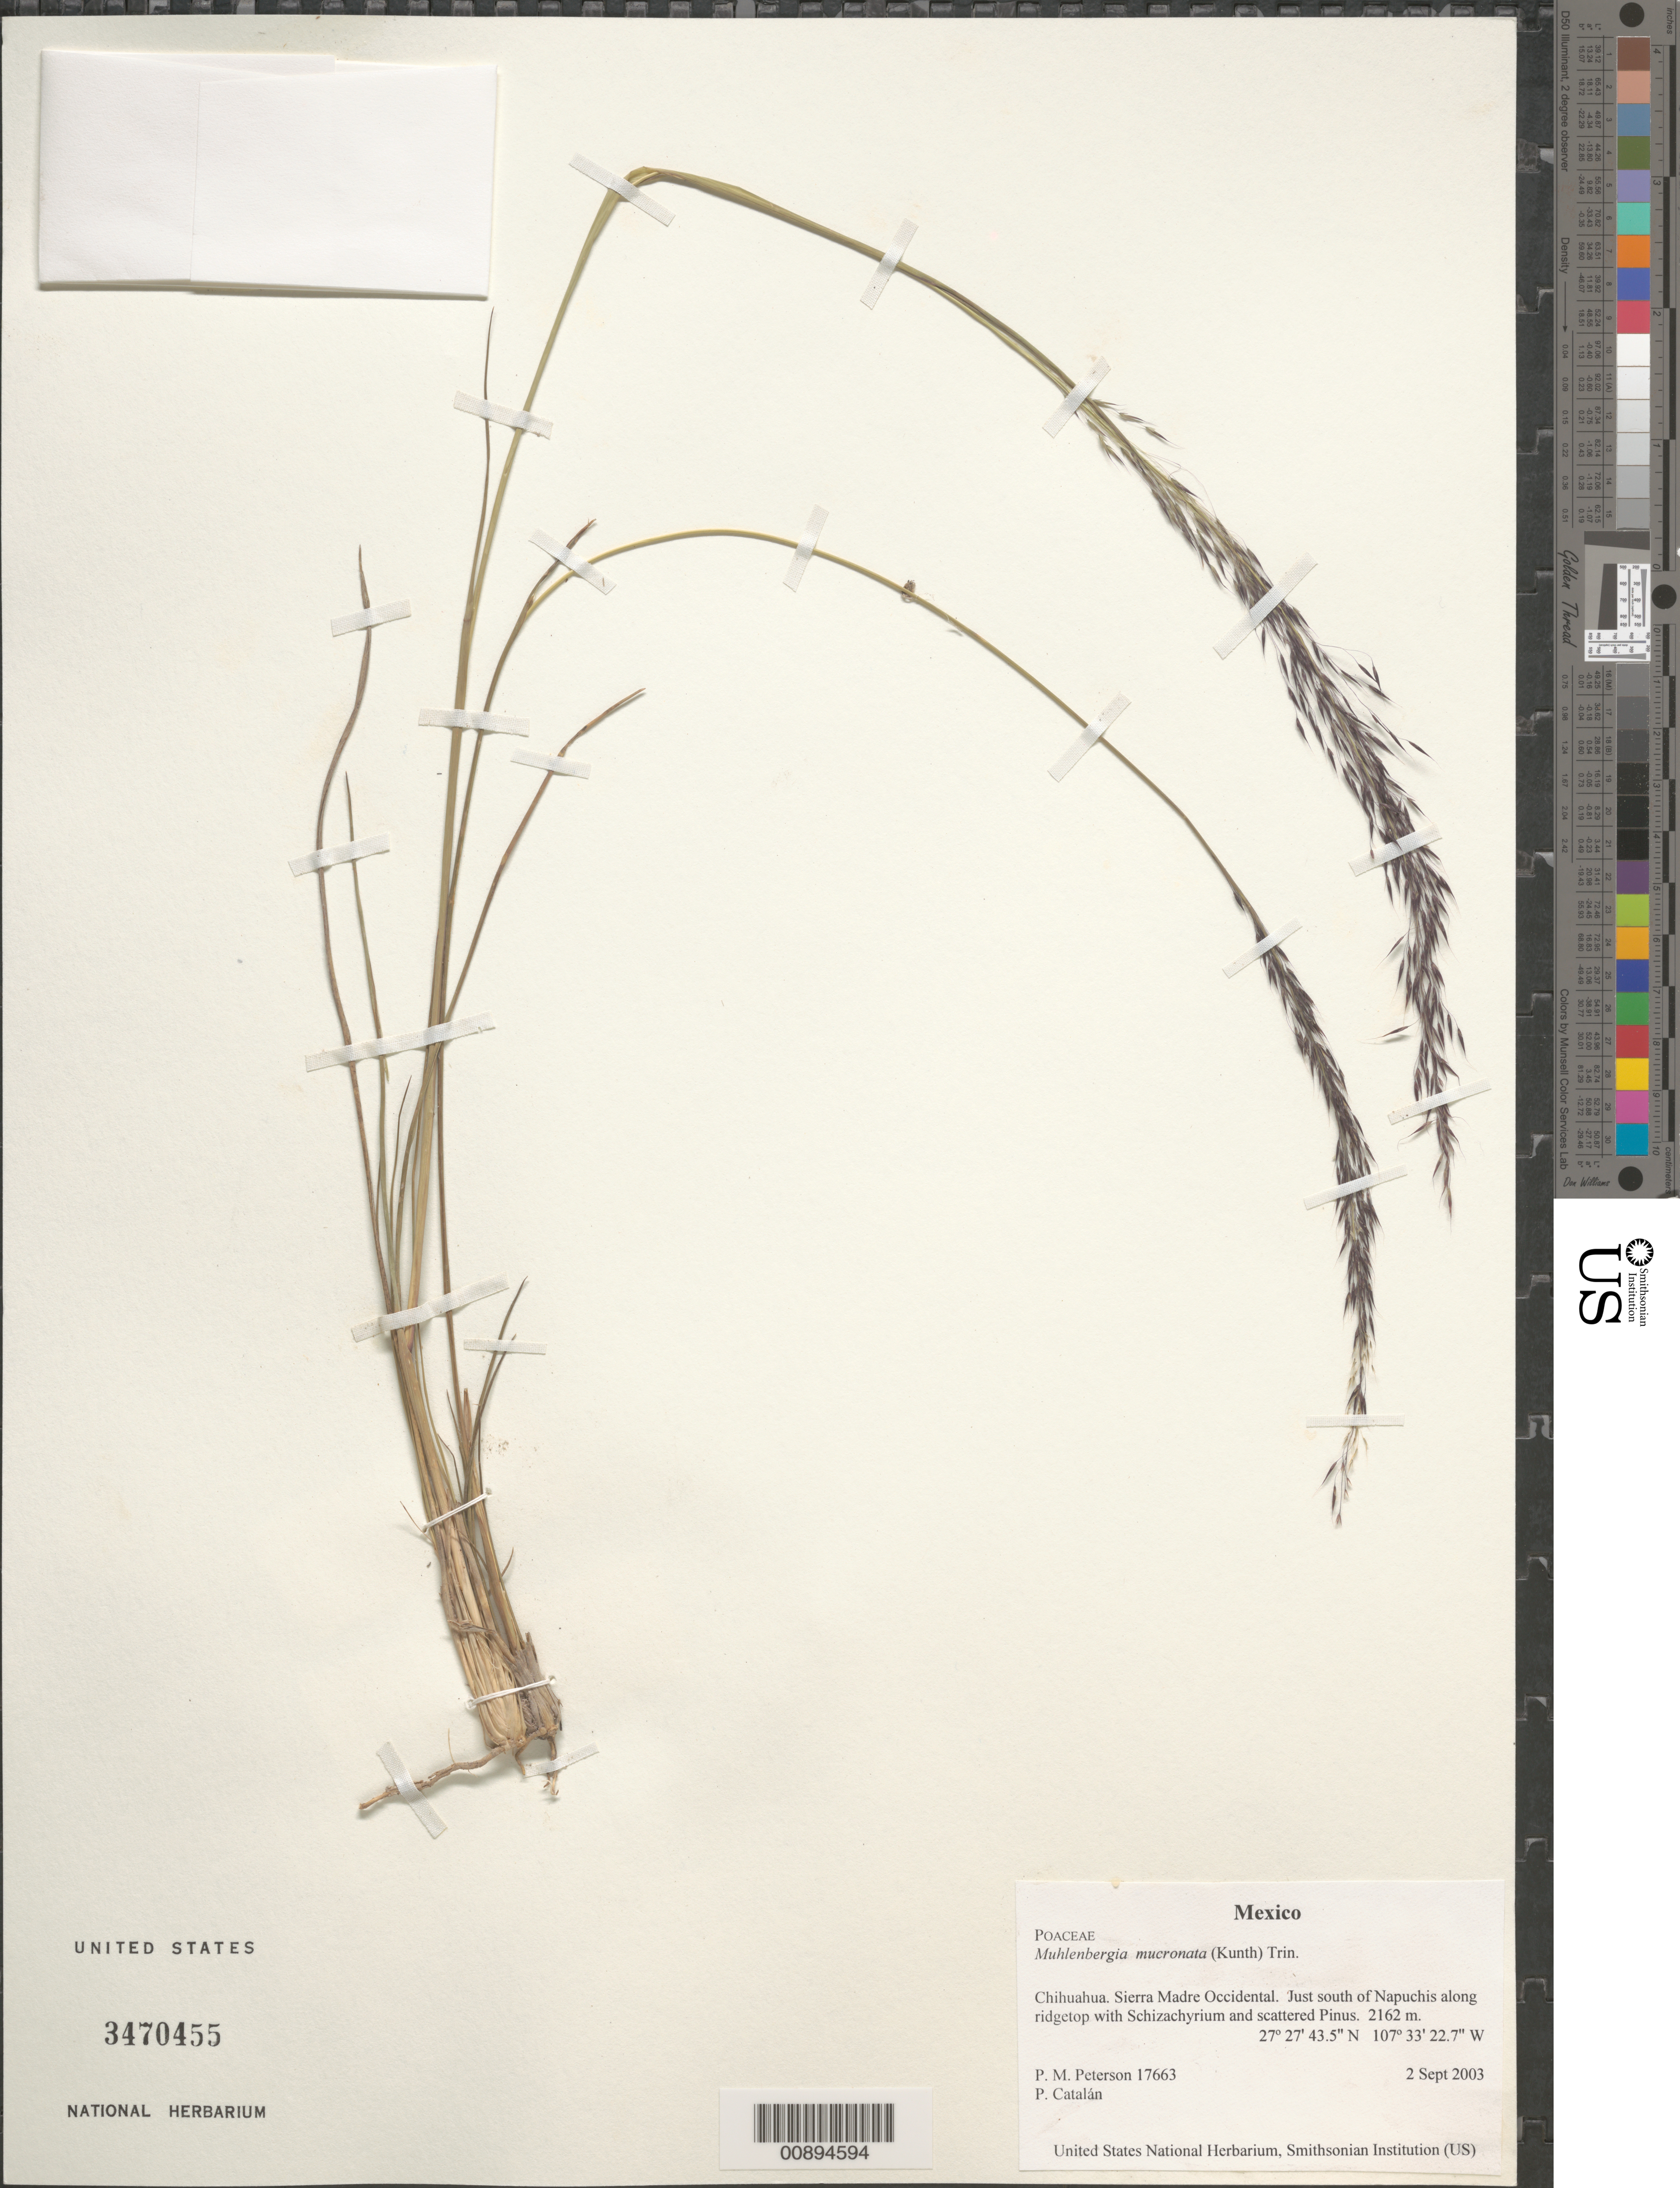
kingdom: Plantae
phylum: Tracheophyta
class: Liliopsida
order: Poales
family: Poaceae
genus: Muhlenbergia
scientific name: Muhlenbergia mucronata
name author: (Kunth) Trin.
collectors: P. M. Peterson & P. Catalán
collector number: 17663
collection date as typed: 02 Sep 2003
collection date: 2003-09-02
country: Mexico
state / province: Chihuahua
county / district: Sierra Madre Occidental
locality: Just south of Napuchis along ridgetop with Schizachyrium and scattered Pinus.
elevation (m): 2162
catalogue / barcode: US 3470455